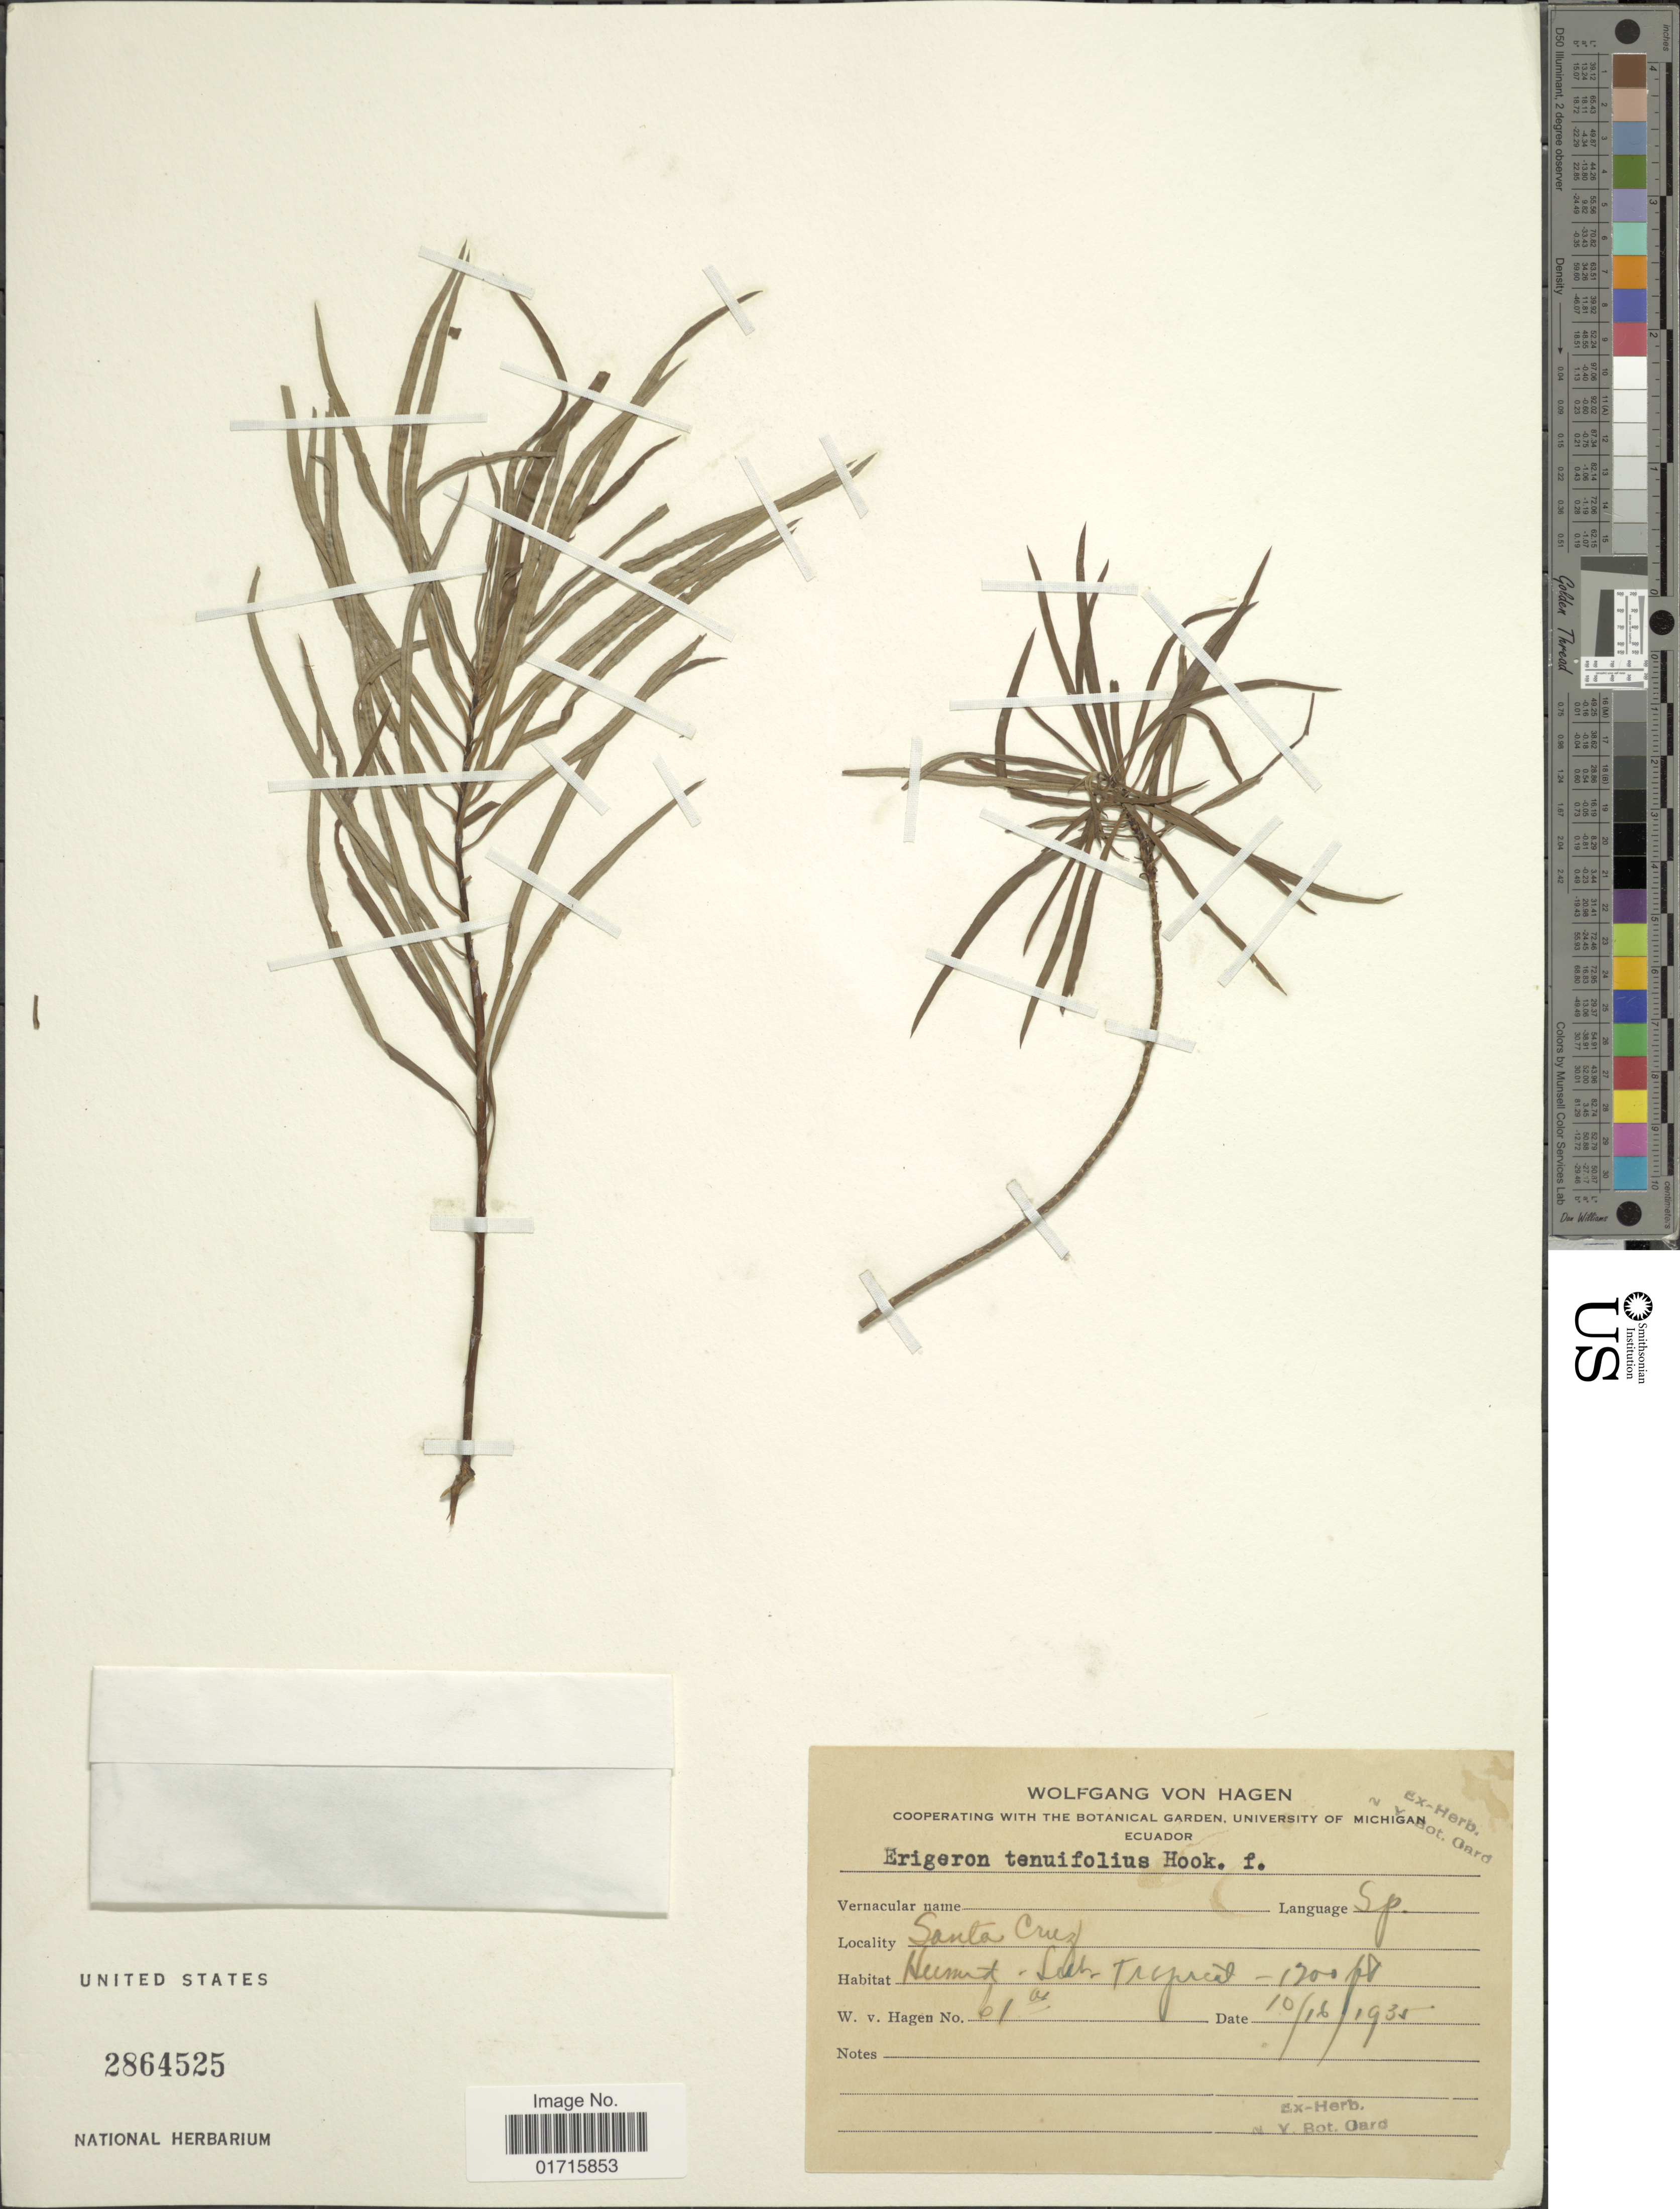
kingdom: Plantae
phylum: Tracheophyta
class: Magnoliopsida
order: Asterales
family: Asteraceae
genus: Darwiniothamnus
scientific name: Darwiniothamnus tenuifolius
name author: (Hook. f.) Harling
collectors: W. von Hagen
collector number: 61a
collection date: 1935-10-16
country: Ecuador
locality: Santa Cruz. Humid- Sub Topical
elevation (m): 366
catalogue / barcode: US 2864525